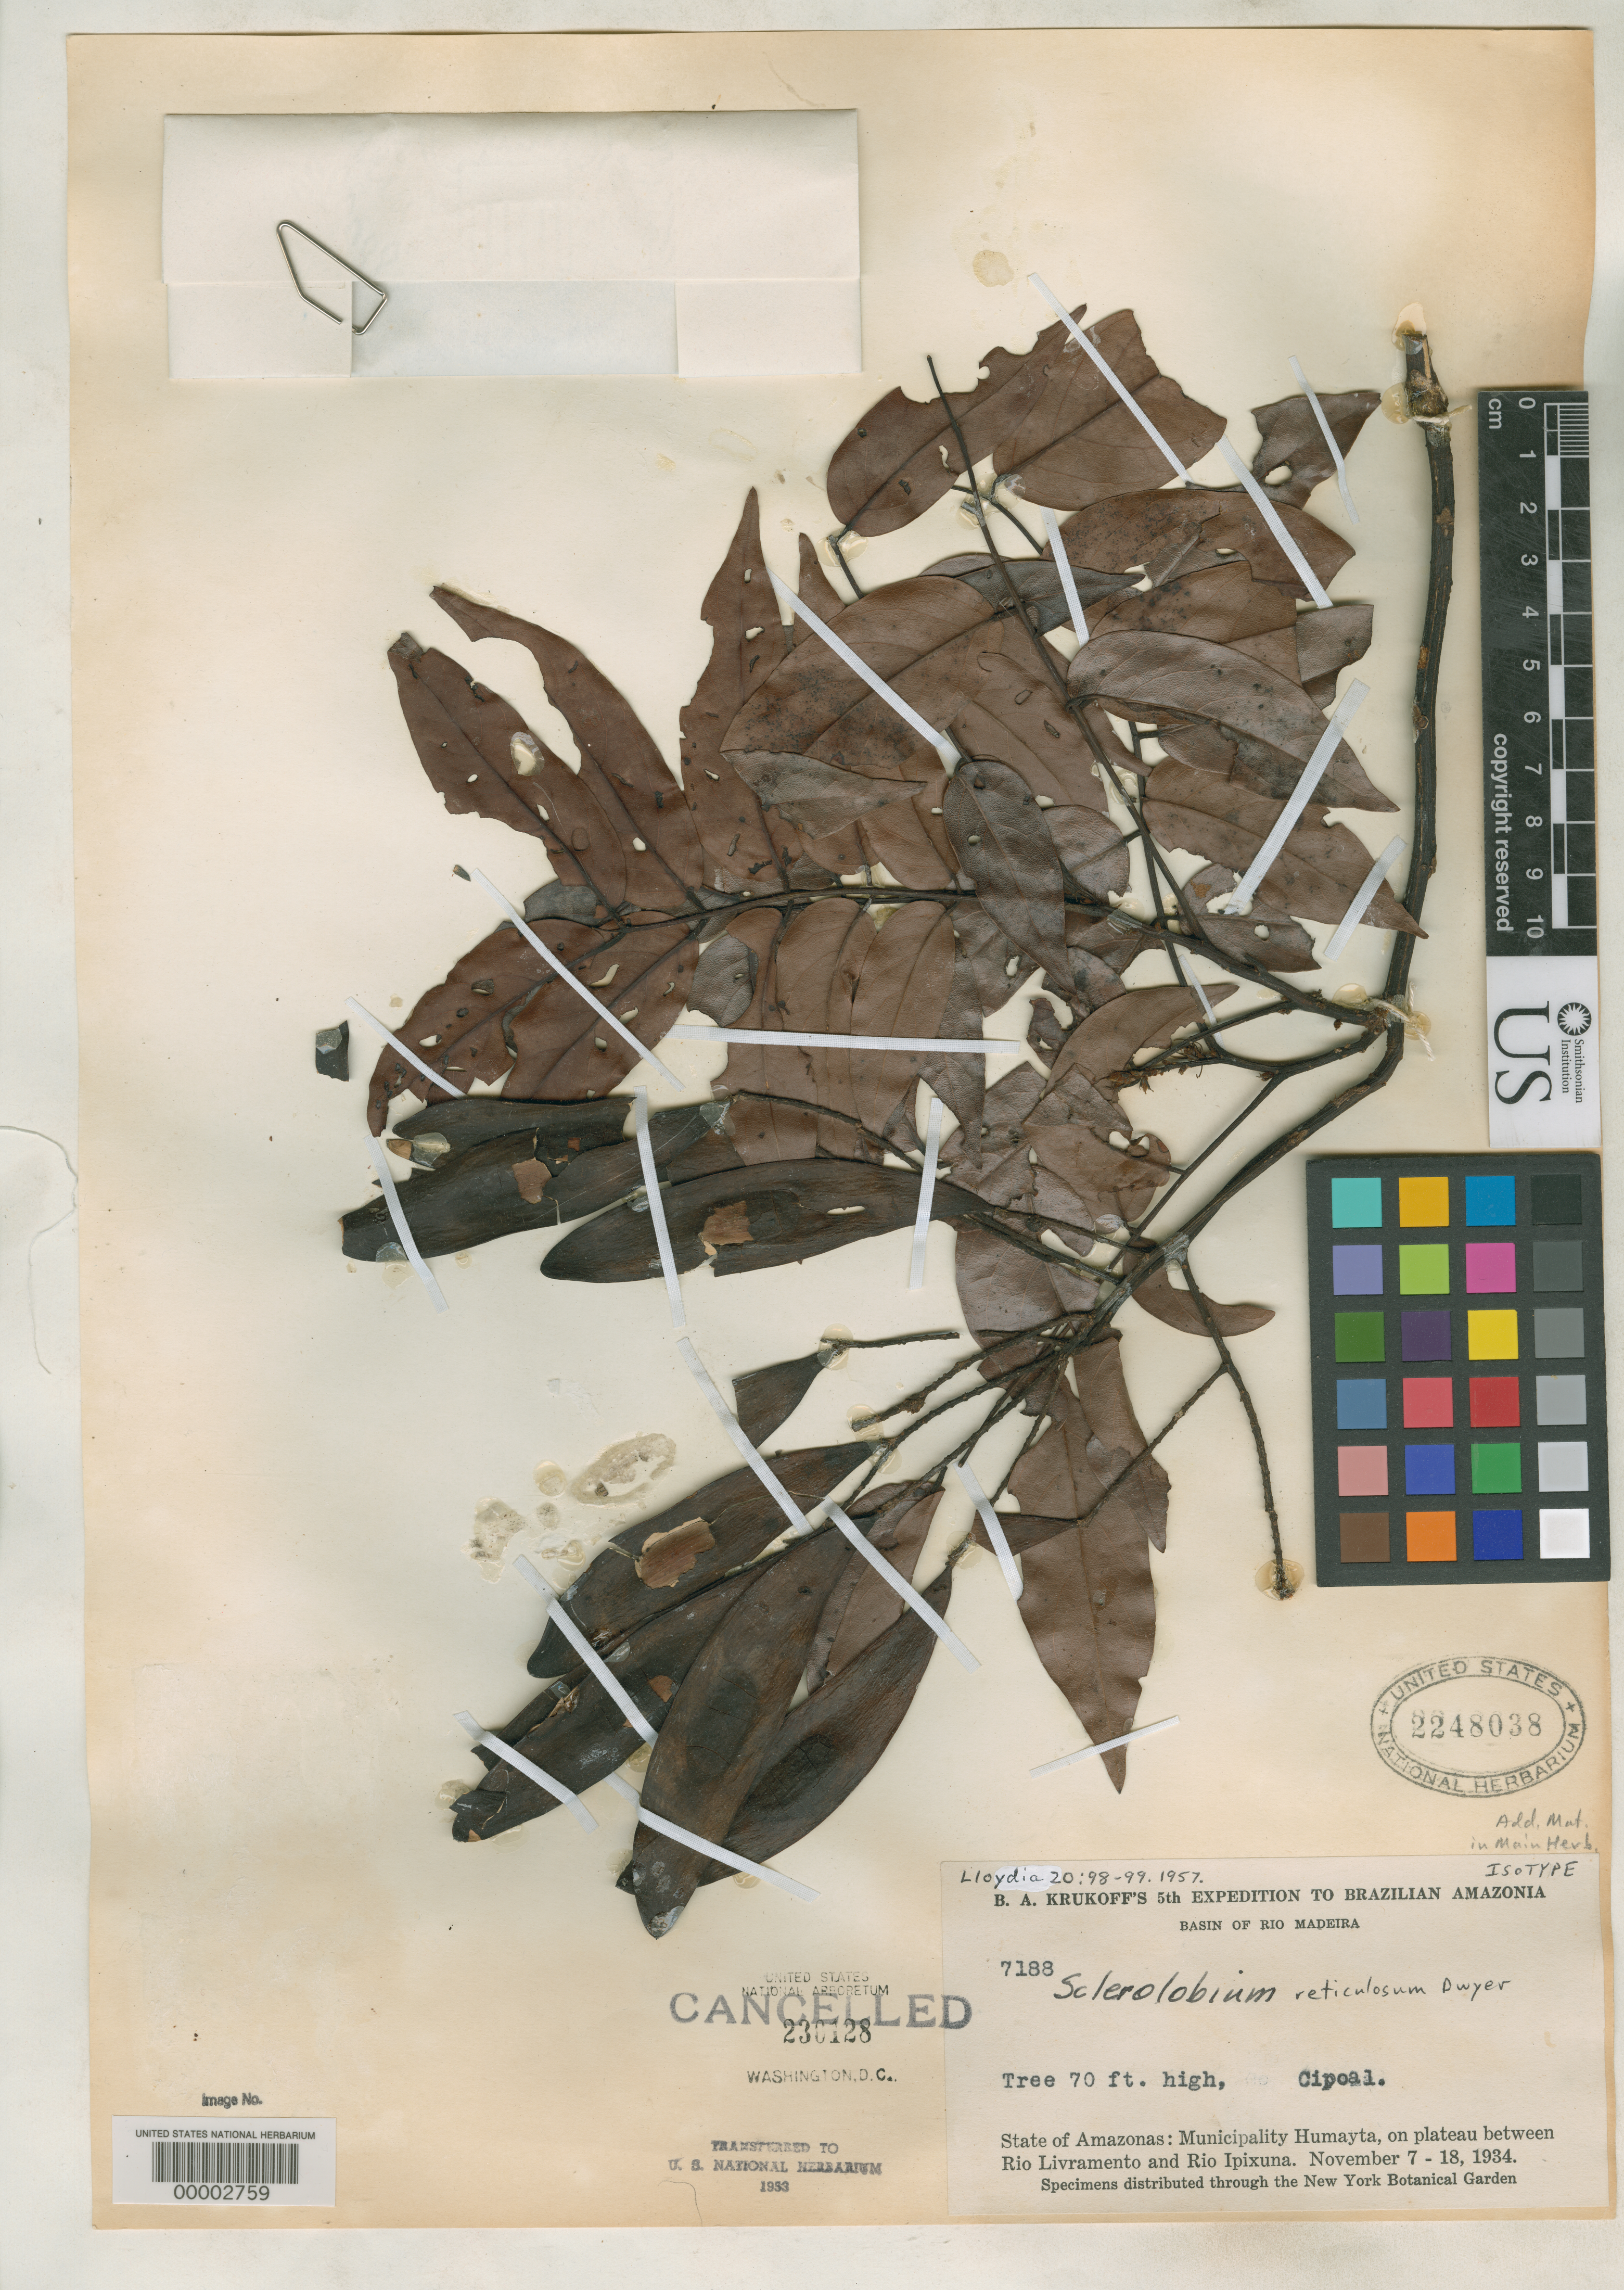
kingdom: Plantae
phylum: Tracheophyta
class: Magnoliopsida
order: Fabales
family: Fabaceae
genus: Sclerolobium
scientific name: Sclerolobium reticulosum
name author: R.A. Dyer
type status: Isotype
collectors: B. A. Krukoff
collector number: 7188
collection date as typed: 07 Nov 1934 to 18 Nov 1934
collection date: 1934-11-07/1934-11-18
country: Brazil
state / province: Amazonas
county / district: Humaitá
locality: On plateau betw. Rio Livramento & Rio Ipixuna.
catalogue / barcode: US 2248038